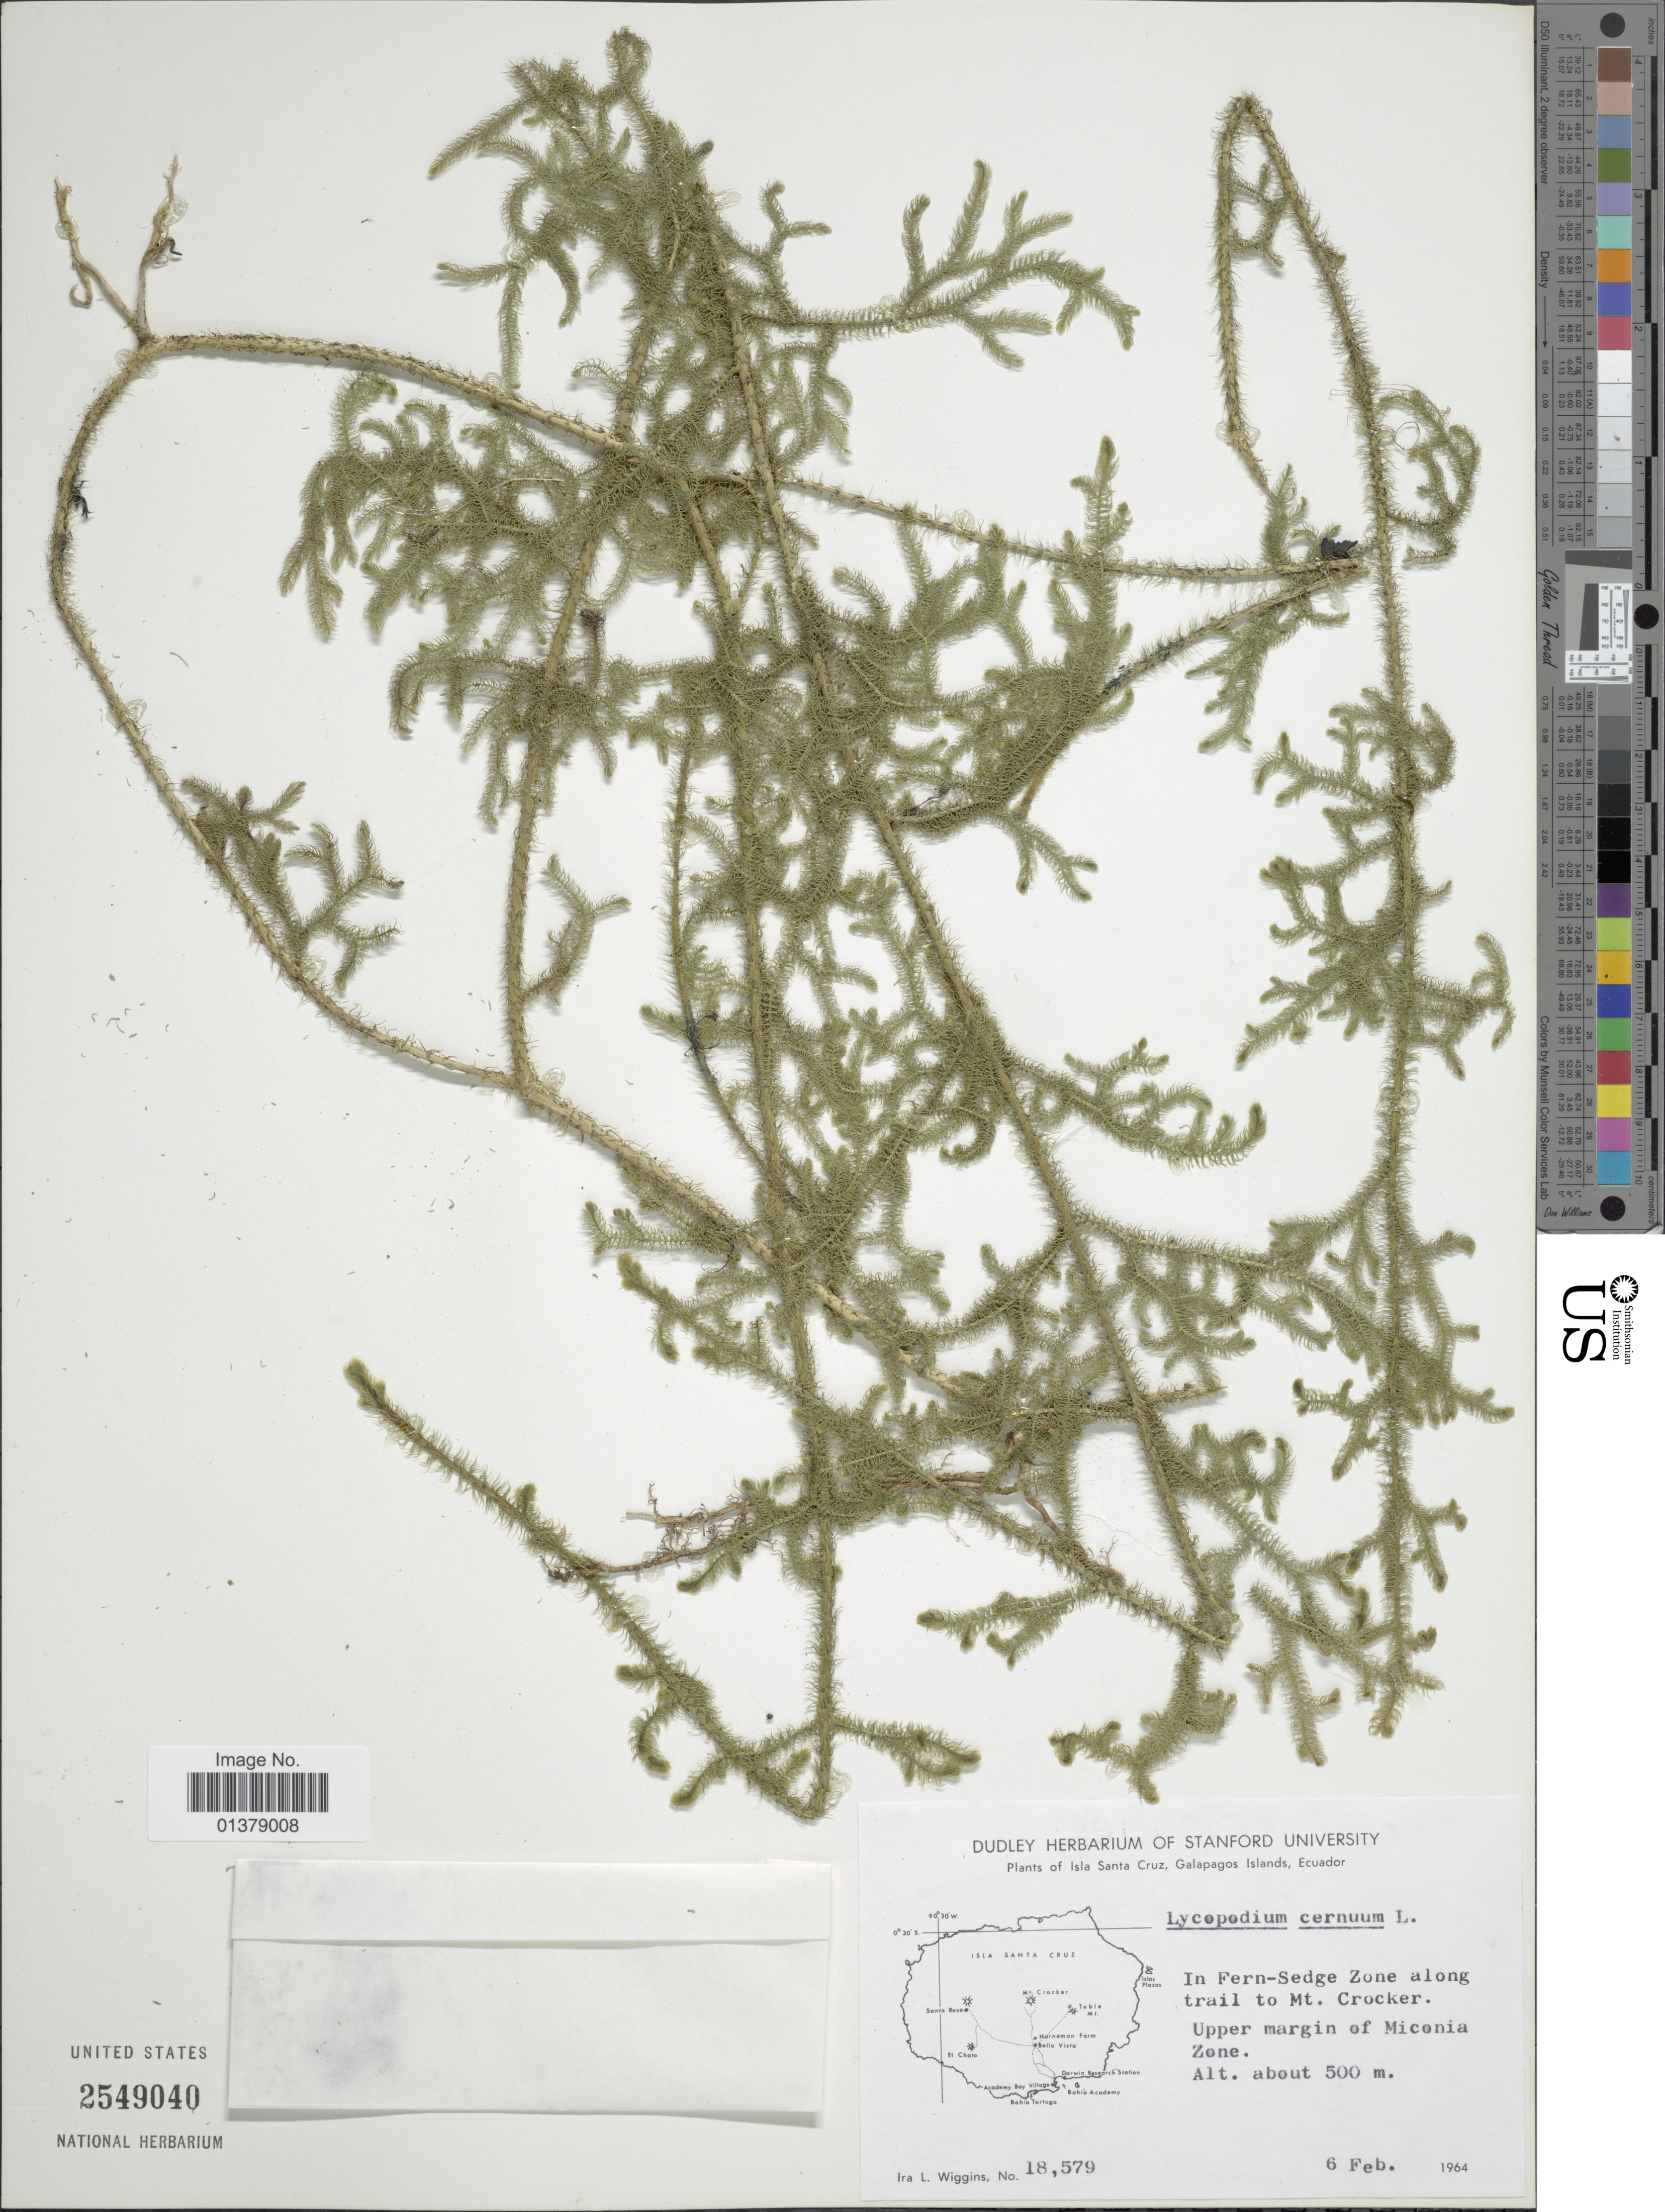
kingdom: Plantae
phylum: Tracheophyta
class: Lycopodiopsida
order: Lycopodiales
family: Lycopodiaceae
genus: Palhinhaea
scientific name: Palhinhaea cernua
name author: (L.) Vasc. & Franco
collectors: I. L. Wiggins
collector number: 18579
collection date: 1964-02-06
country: Ecuador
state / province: Colón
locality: Isla of Santa Cruz, Galapagos Islands, In fern edge Zone along trail to Mt. Crocker, Upper margin of Miconia Zone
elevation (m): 500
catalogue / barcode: US 2549040